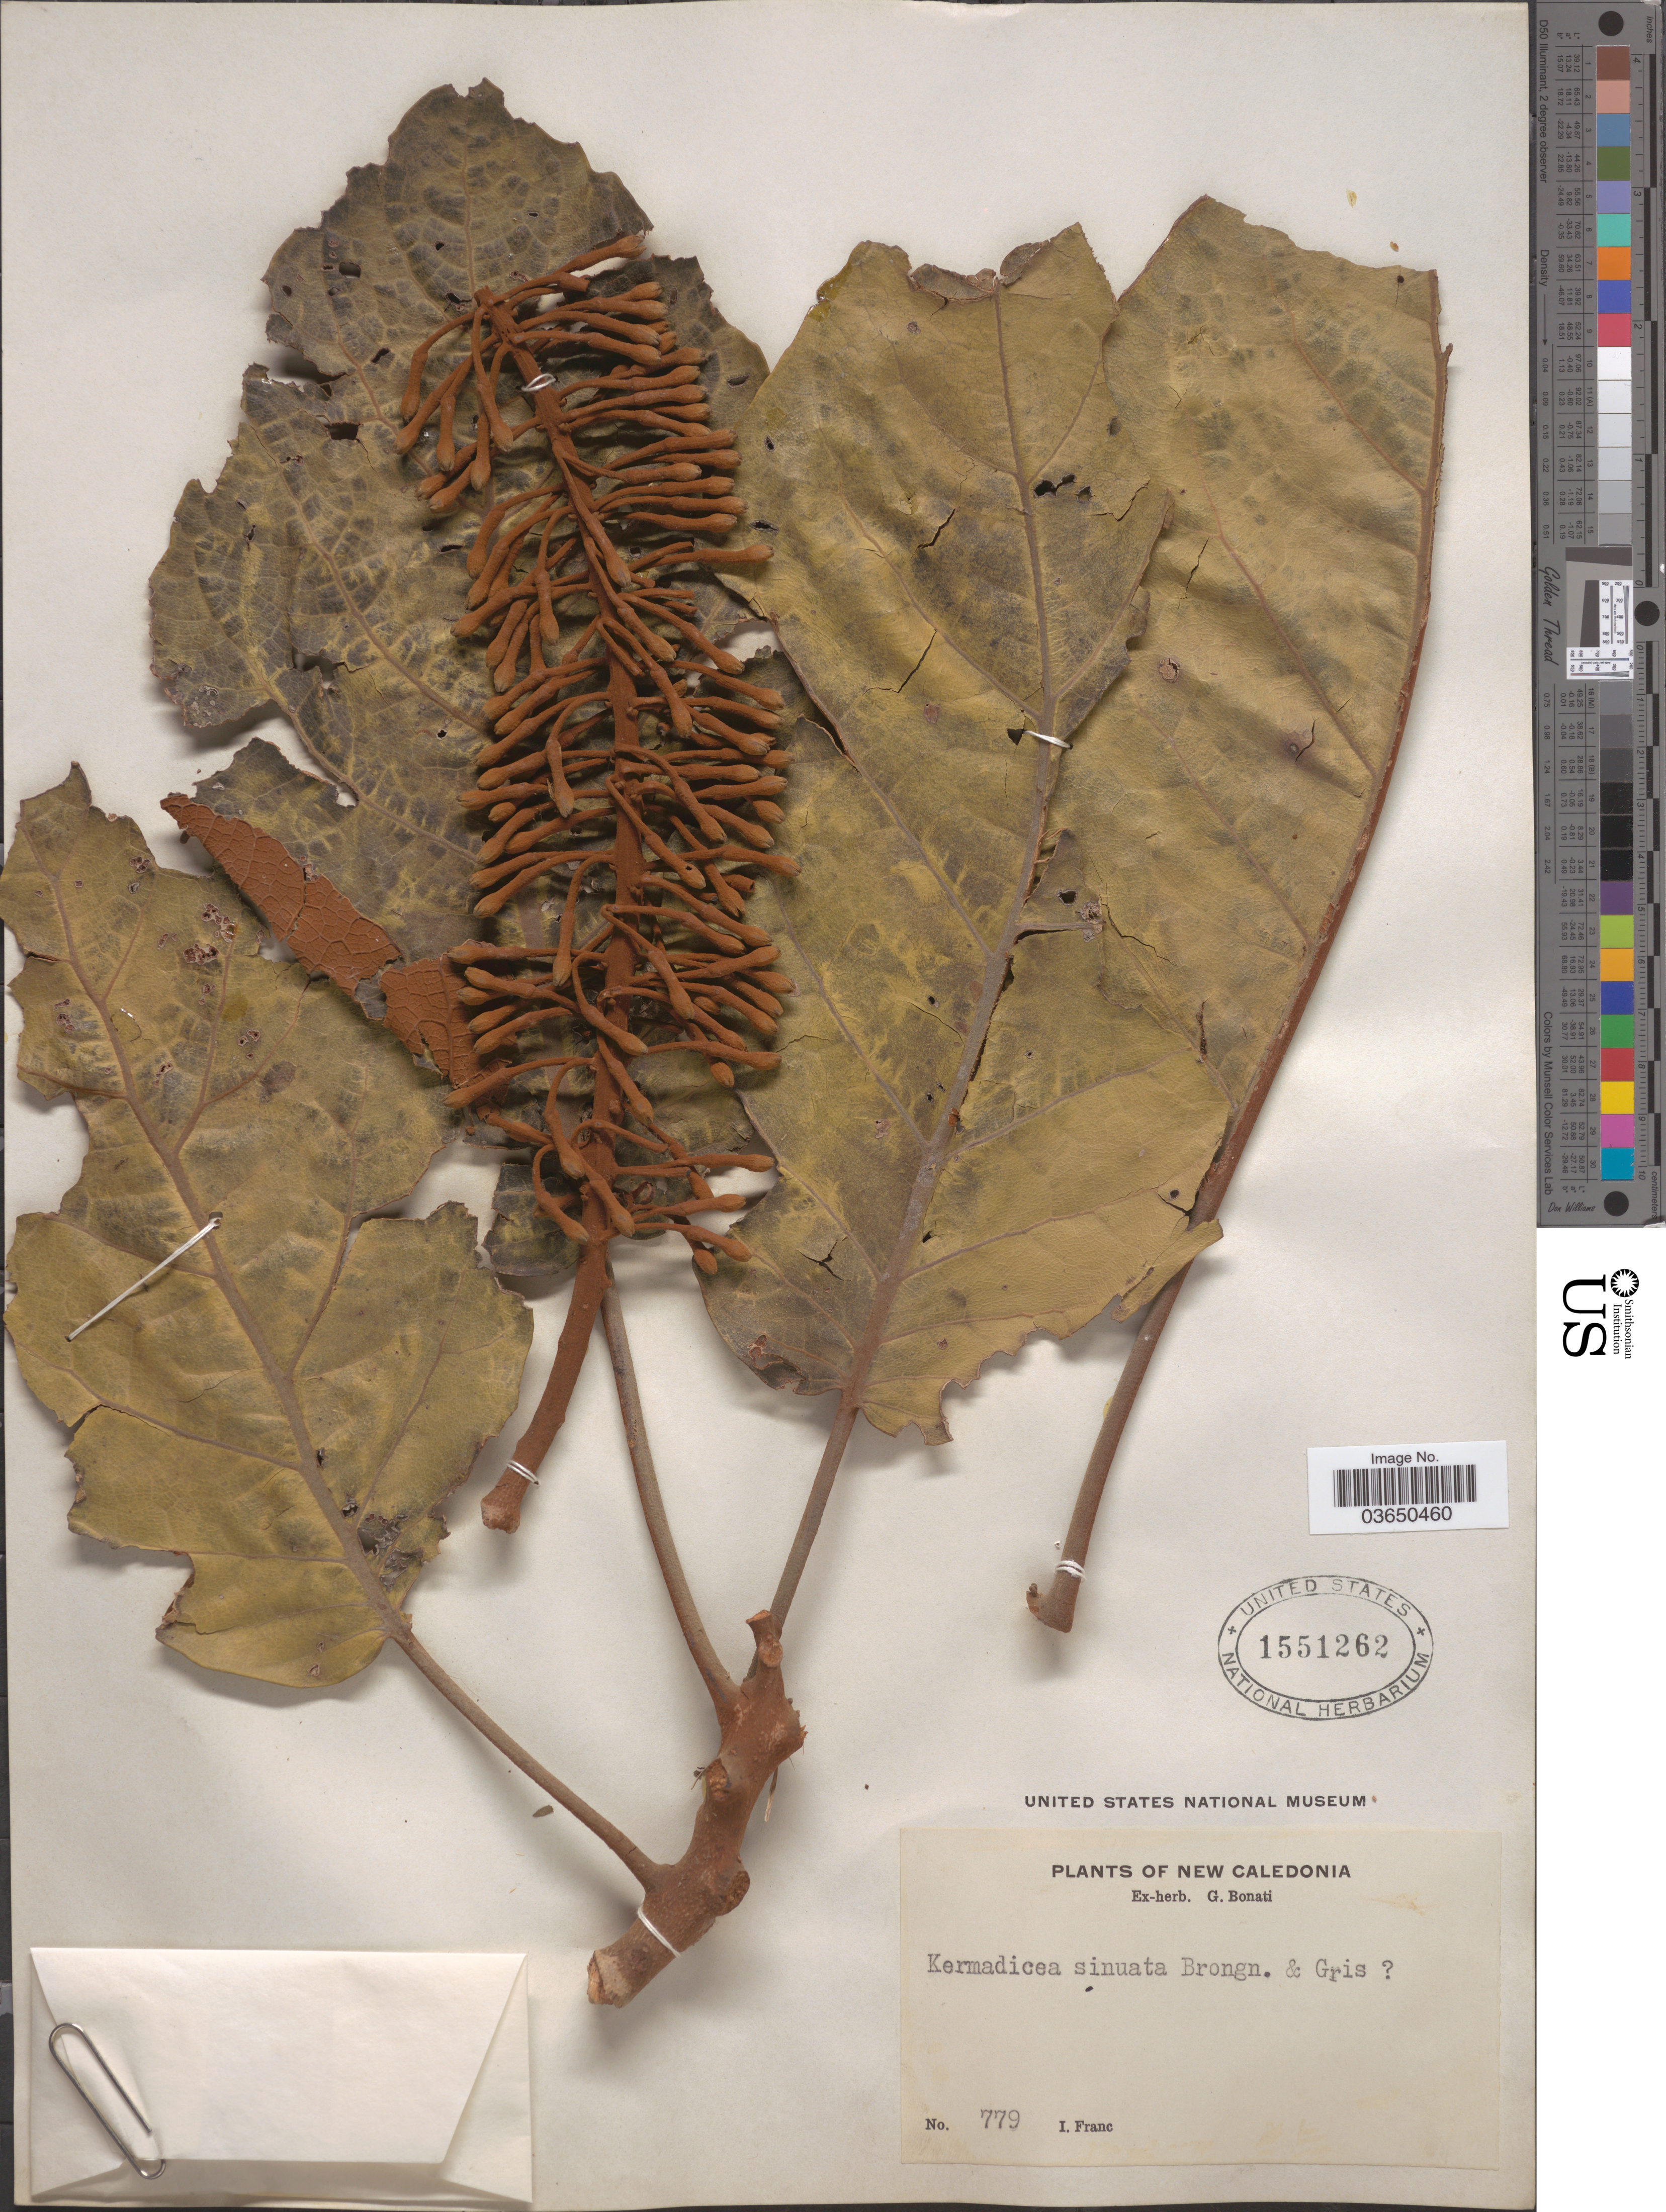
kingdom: Plantae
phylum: Tracheophyta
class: Magnoliopsida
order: Proteales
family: Proteaceae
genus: Kermadecia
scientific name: Kermadecia sinuata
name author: Brongn. & Gris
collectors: I. Franc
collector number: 779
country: New Caledonia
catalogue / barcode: US 1551262